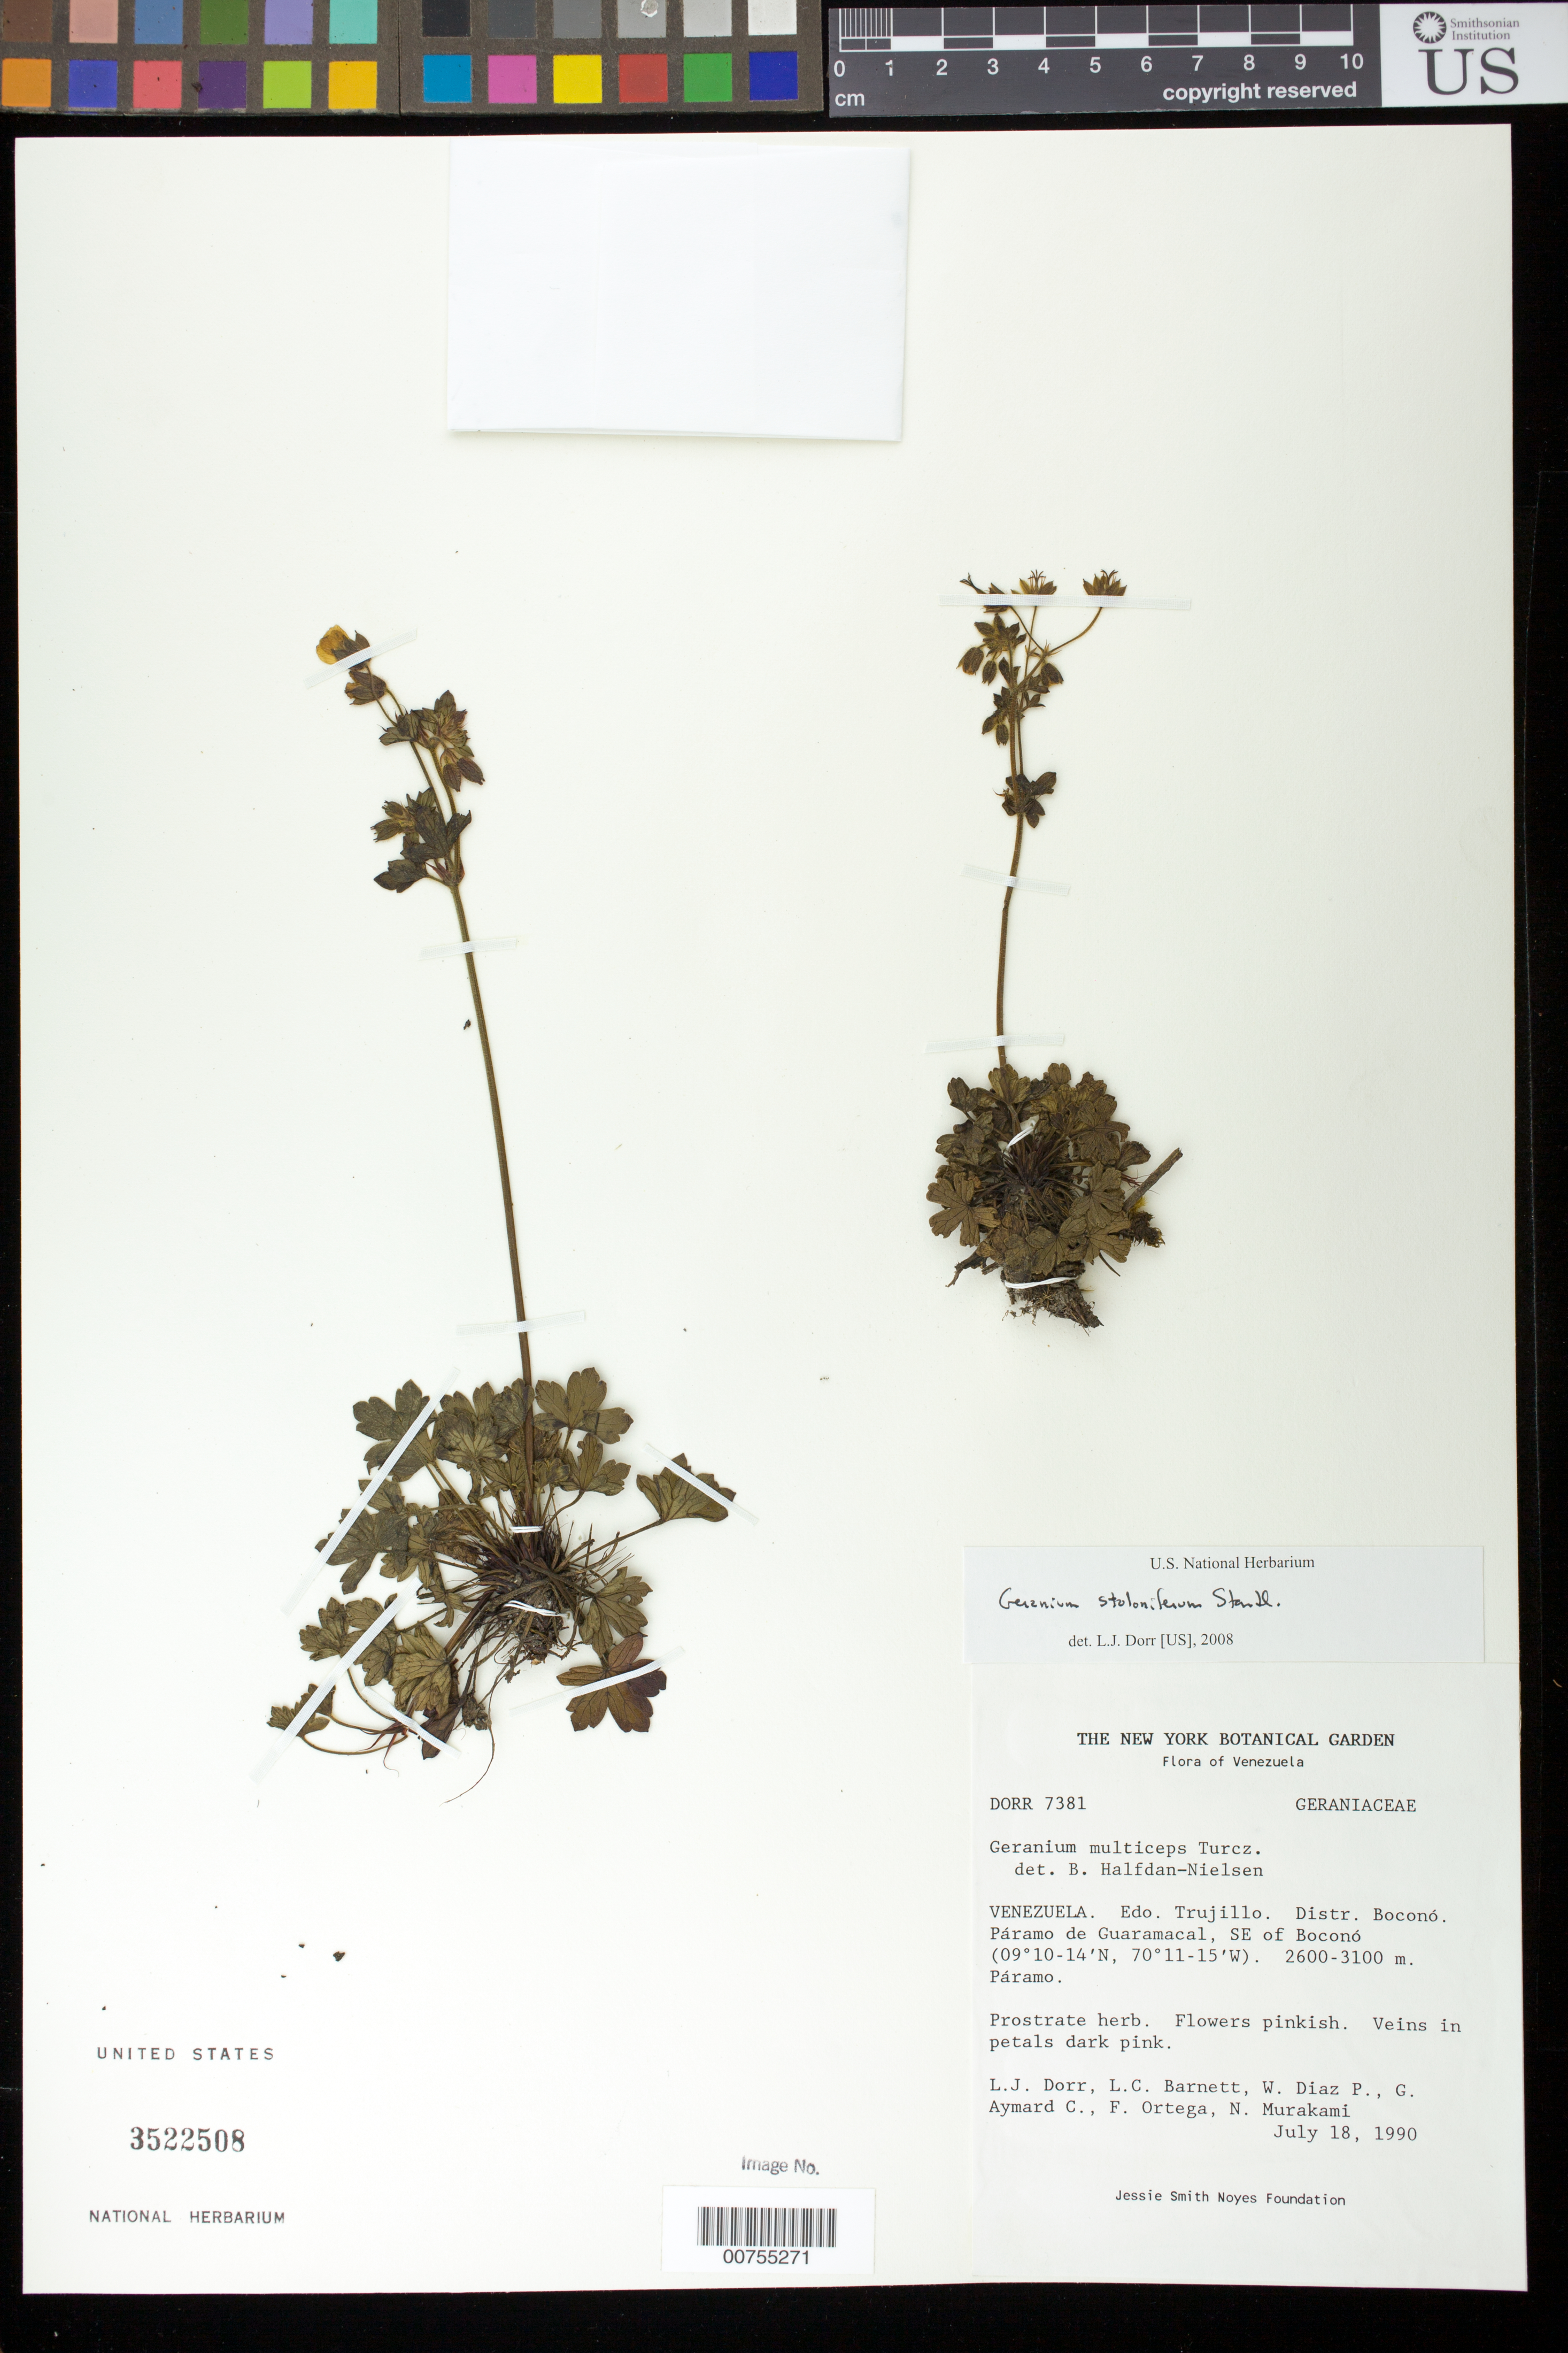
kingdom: Plantae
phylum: Tracheophyta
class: Magnoliopsida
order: Geraniales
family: Geraniaceae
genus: Geranium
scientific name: Geranium stoloniferum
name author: Standl.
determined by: Dorr, L. J., (BOT), Smithsonian Institution - National Museum of Natural History (UNITED STATES)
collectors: L. J. Dorr, L. C. Barnett, W. Díaz P., G. A. Aymard, F. J. Ortega & N. Murakami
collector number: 7381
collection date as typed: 18 Jul 1990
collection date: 1990-07-18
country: Venezuela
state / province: Trujillo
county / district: Boconó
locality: Páramo de Guaramacal, SE of Boconó.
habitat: Páramo.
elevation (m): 2600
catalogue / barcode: US 3522508